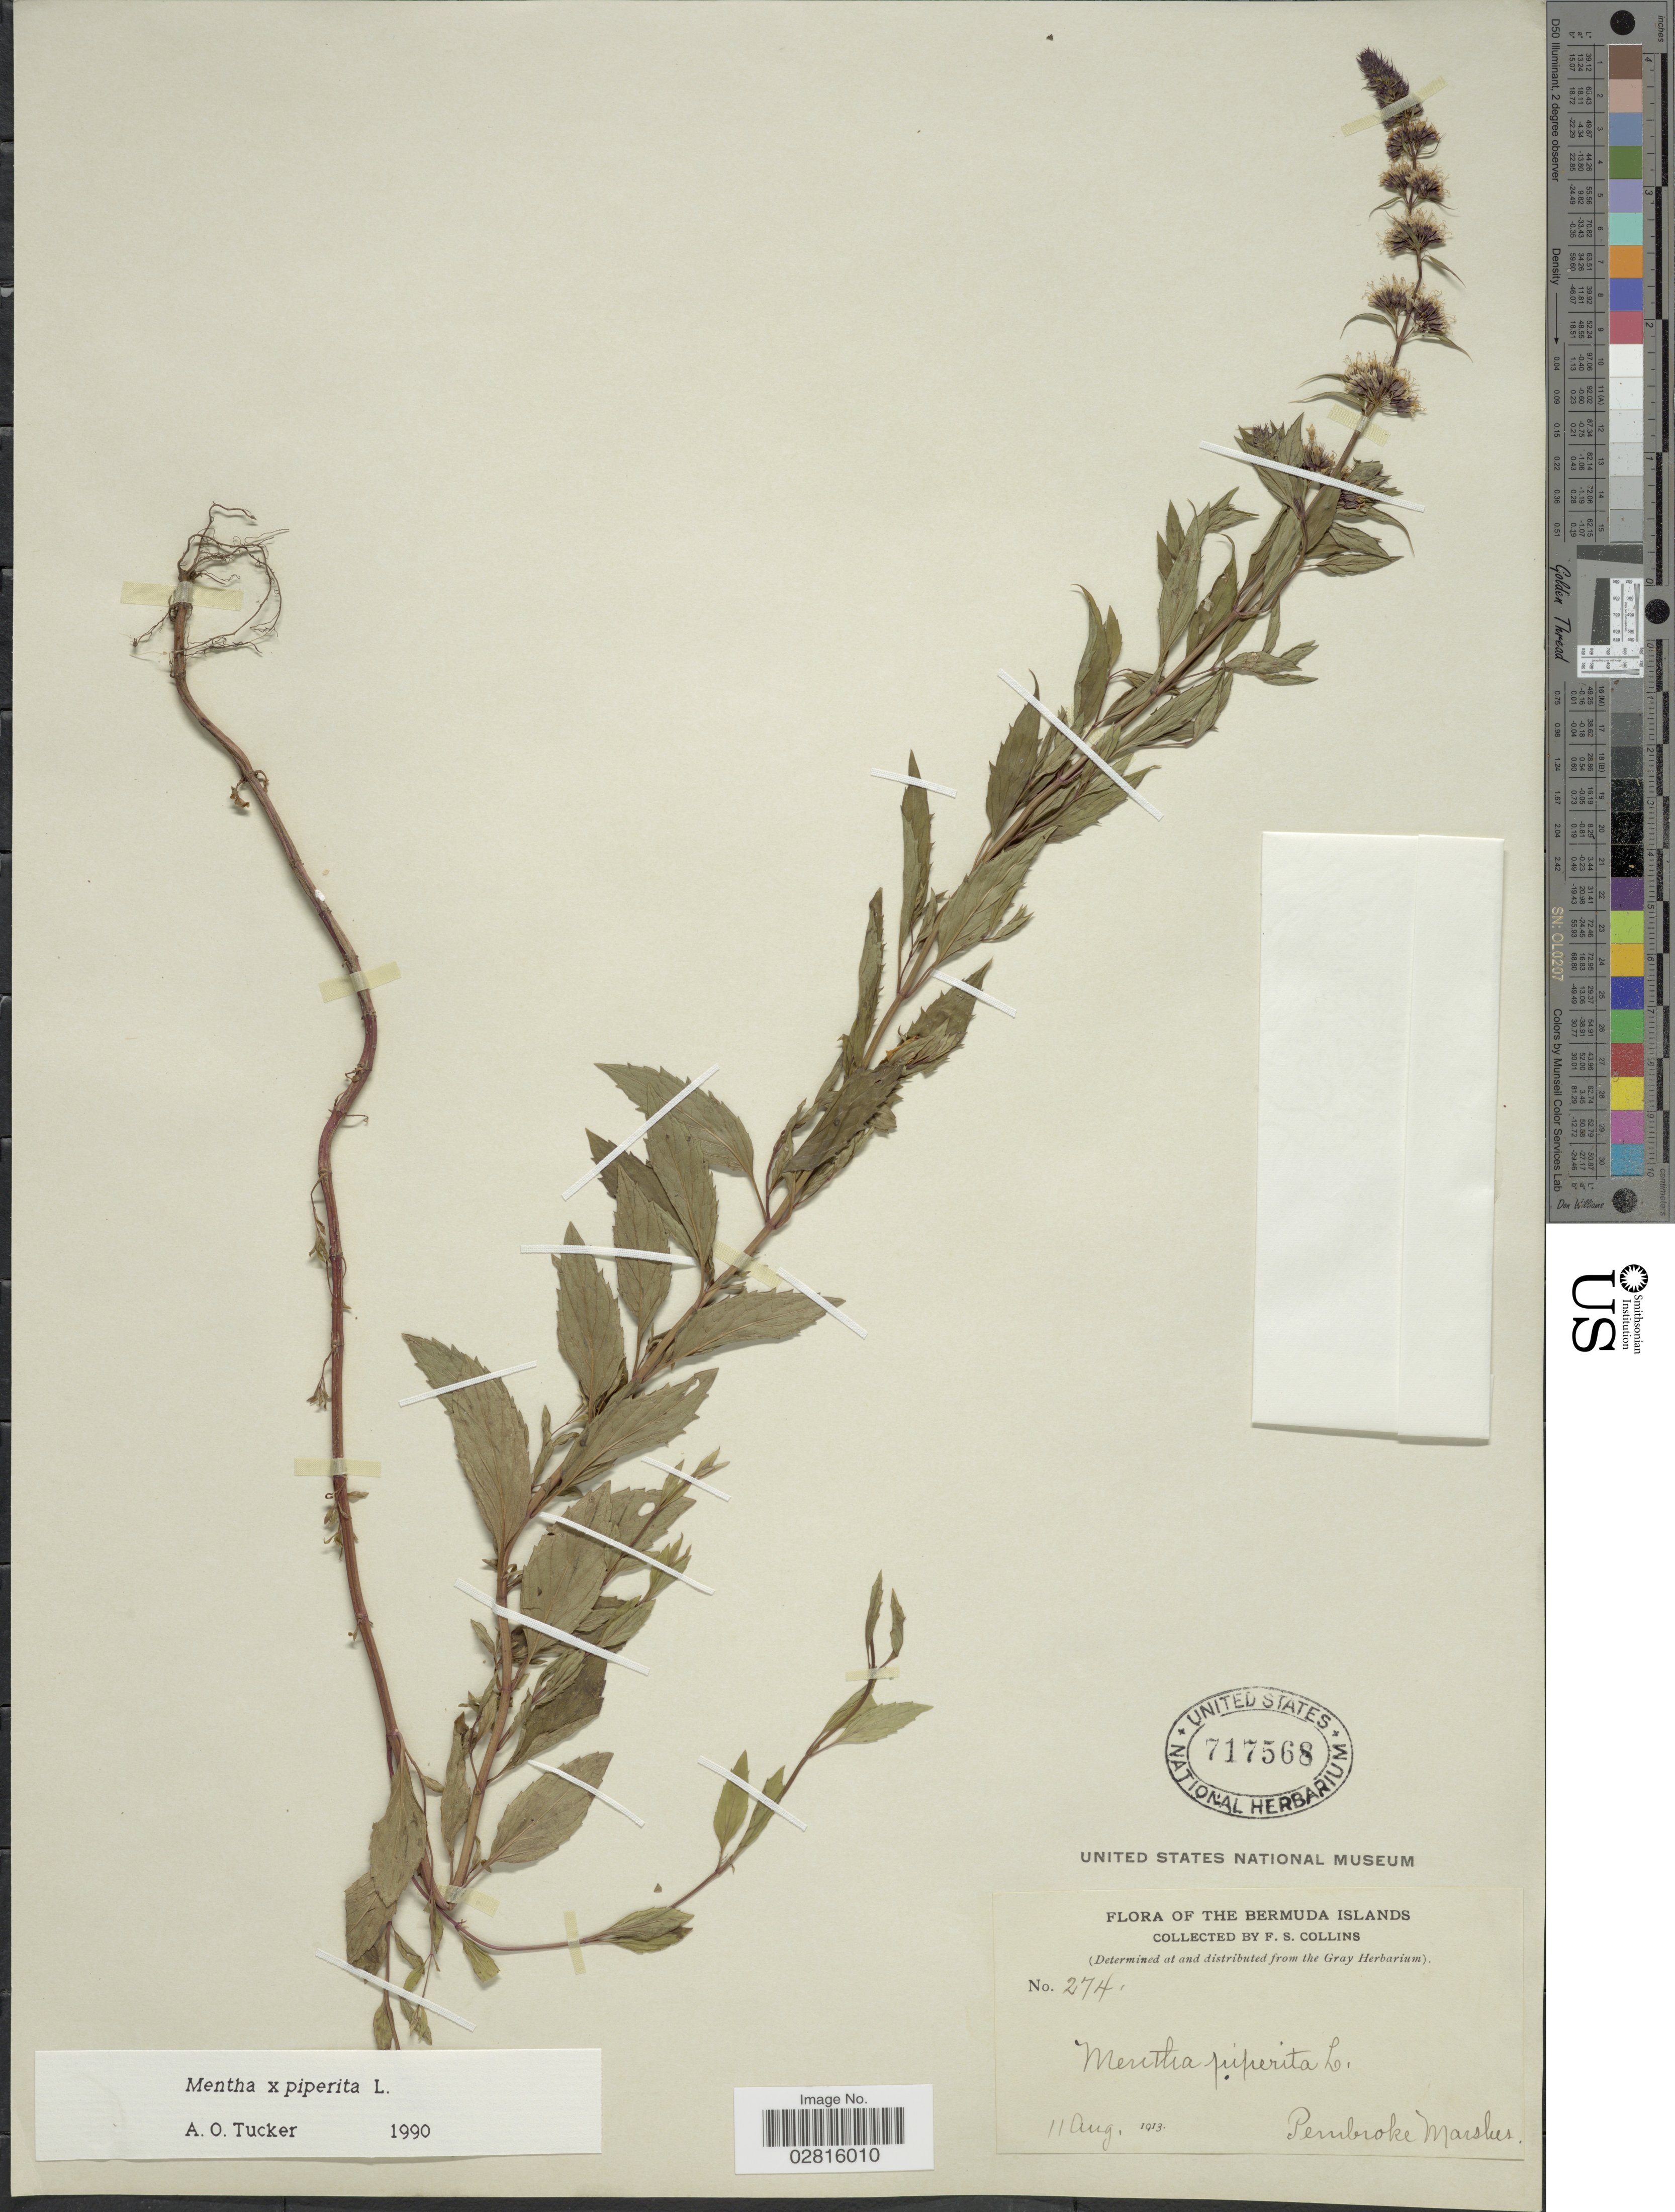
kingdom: Plantae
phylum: Tracheophyta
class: Magnoliopsida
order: Lamiales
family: Lamiaceae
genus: Mentha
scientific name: Mentha x piperita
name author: L.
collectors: F. Collins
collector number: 274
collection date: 1913-08-11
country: Bermuda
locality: Bermuda Islands. Pembroke Marshes.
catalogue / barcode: US 717568